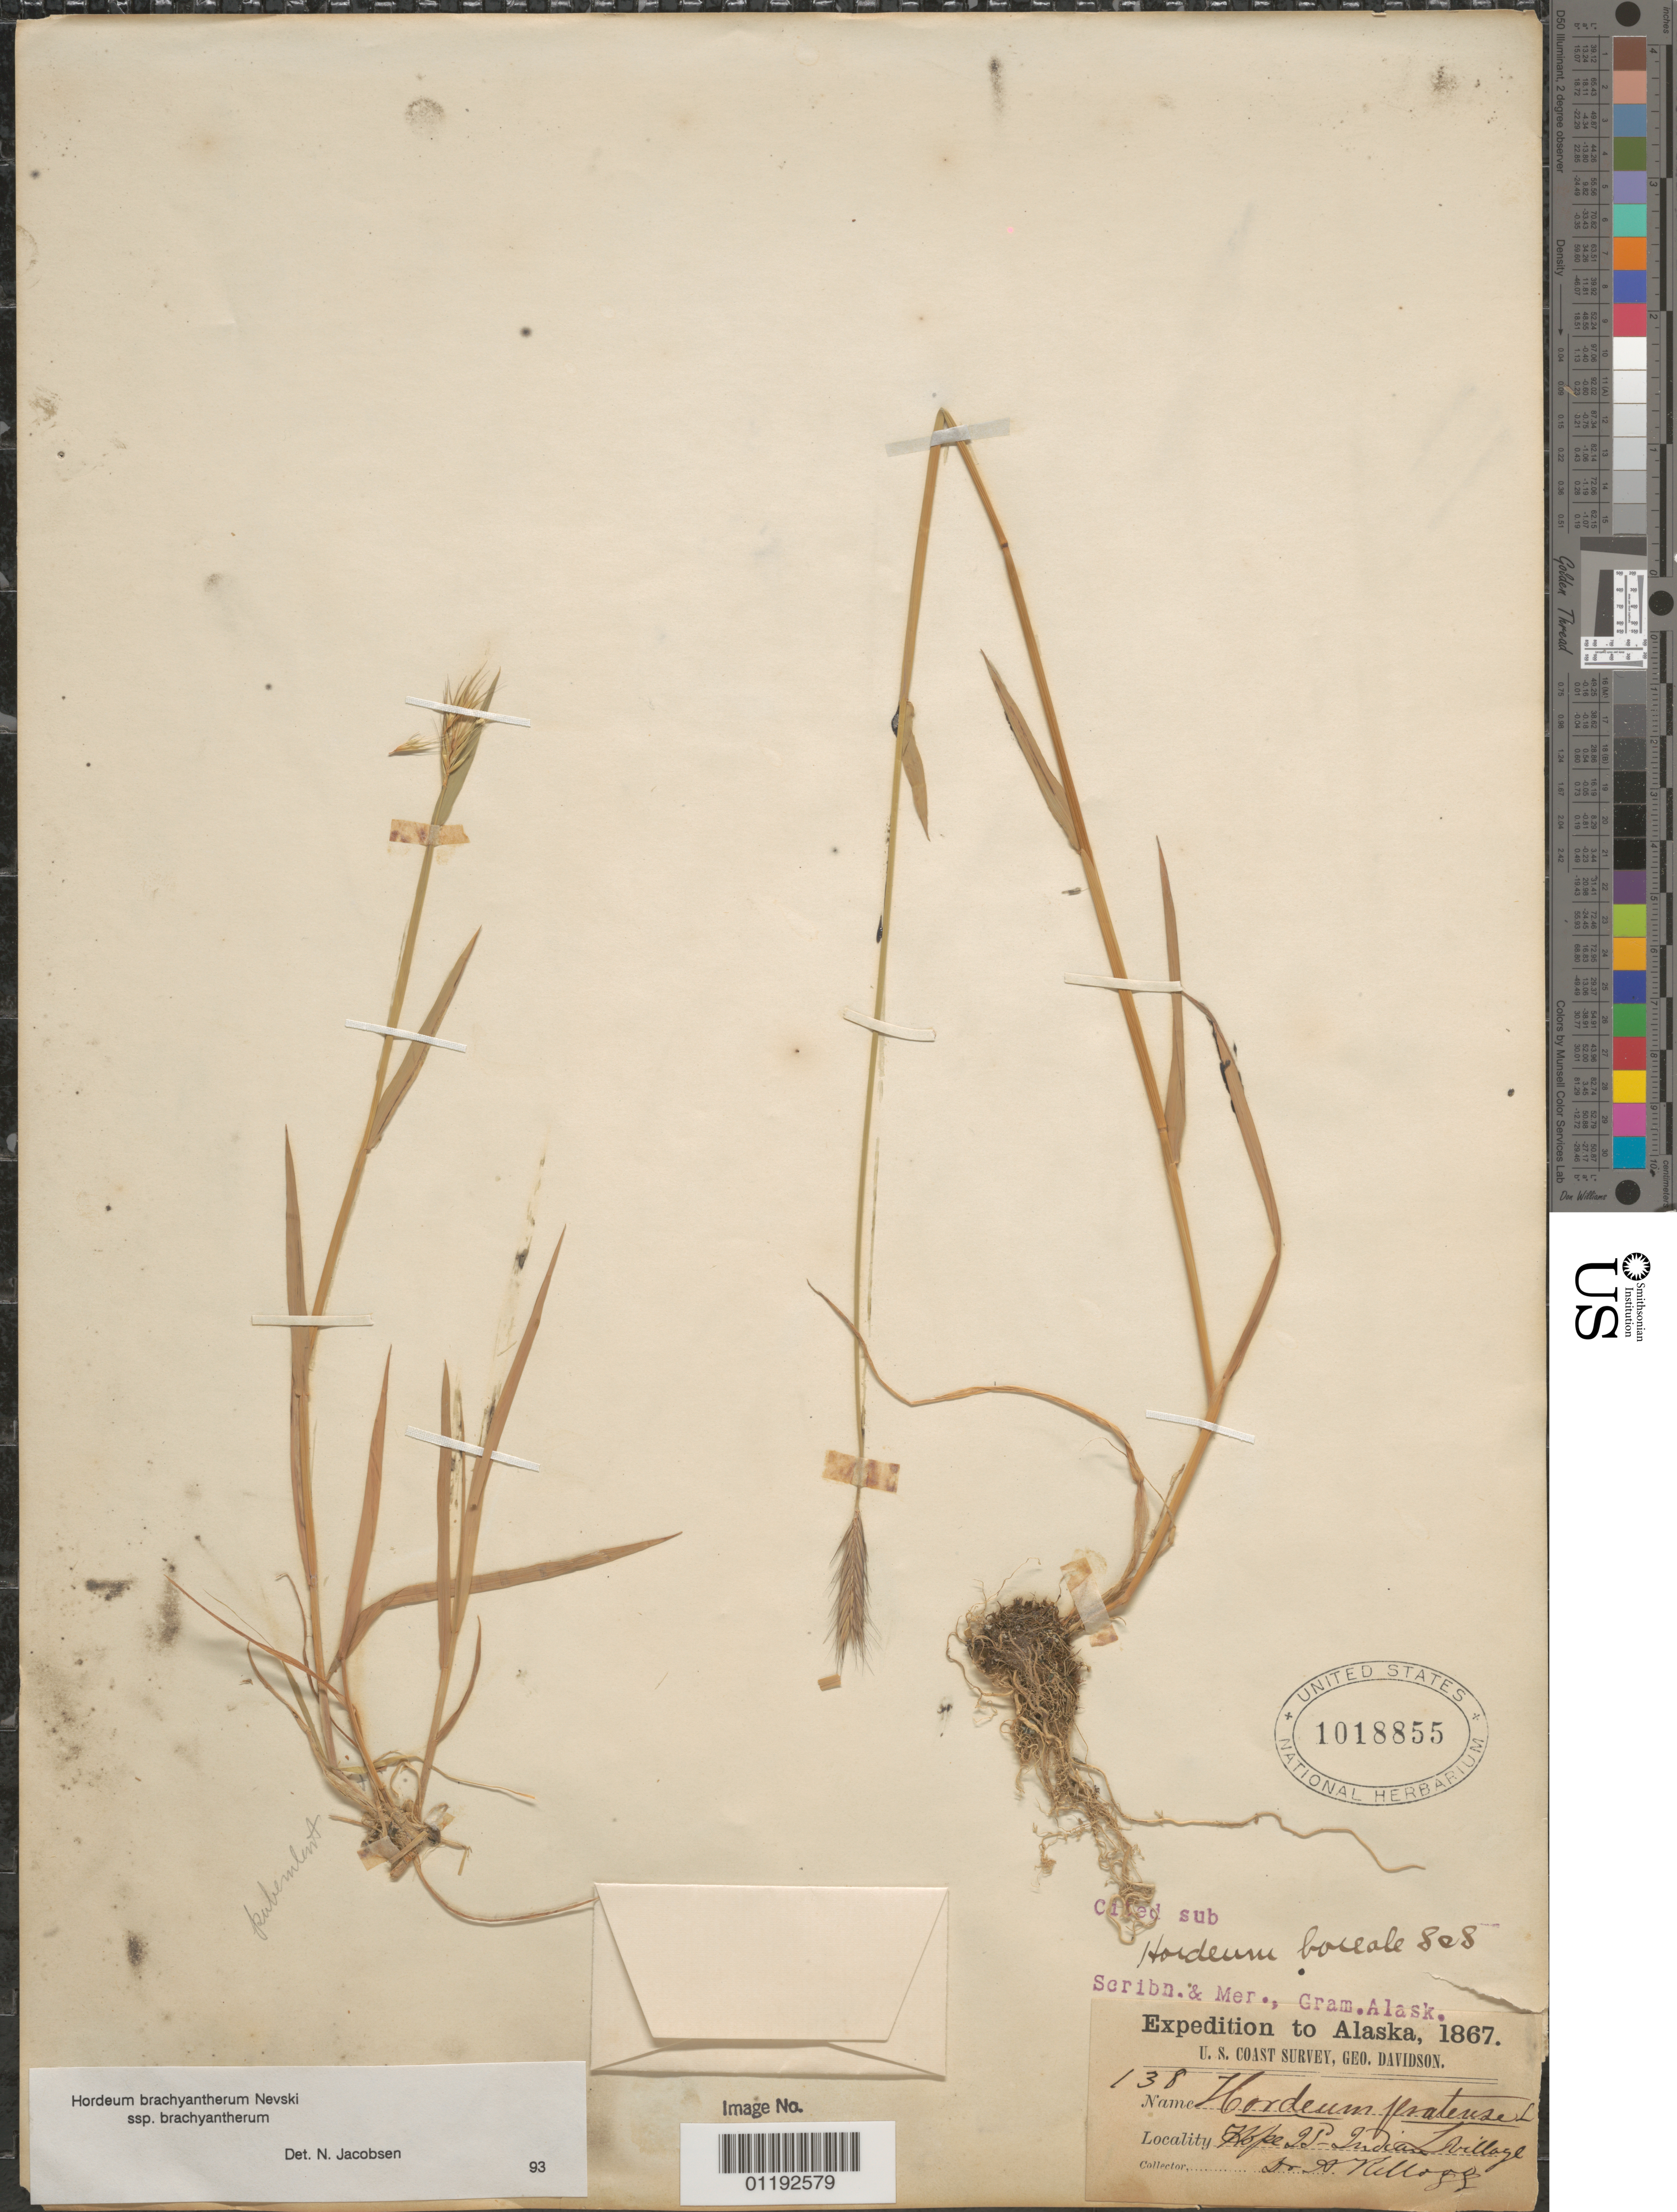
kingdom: Plantae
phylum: Tracheophyta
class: Liliopsida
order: Poales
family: Poaceae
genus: Hordeum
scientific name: Hordeum brachyantherum subsp. brachyantherum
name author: Nevski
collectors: A. Kellogg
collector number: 138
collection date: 1867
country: United States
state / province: Alaska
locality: Hope Island, Indian Village.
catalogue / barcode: US 1018855